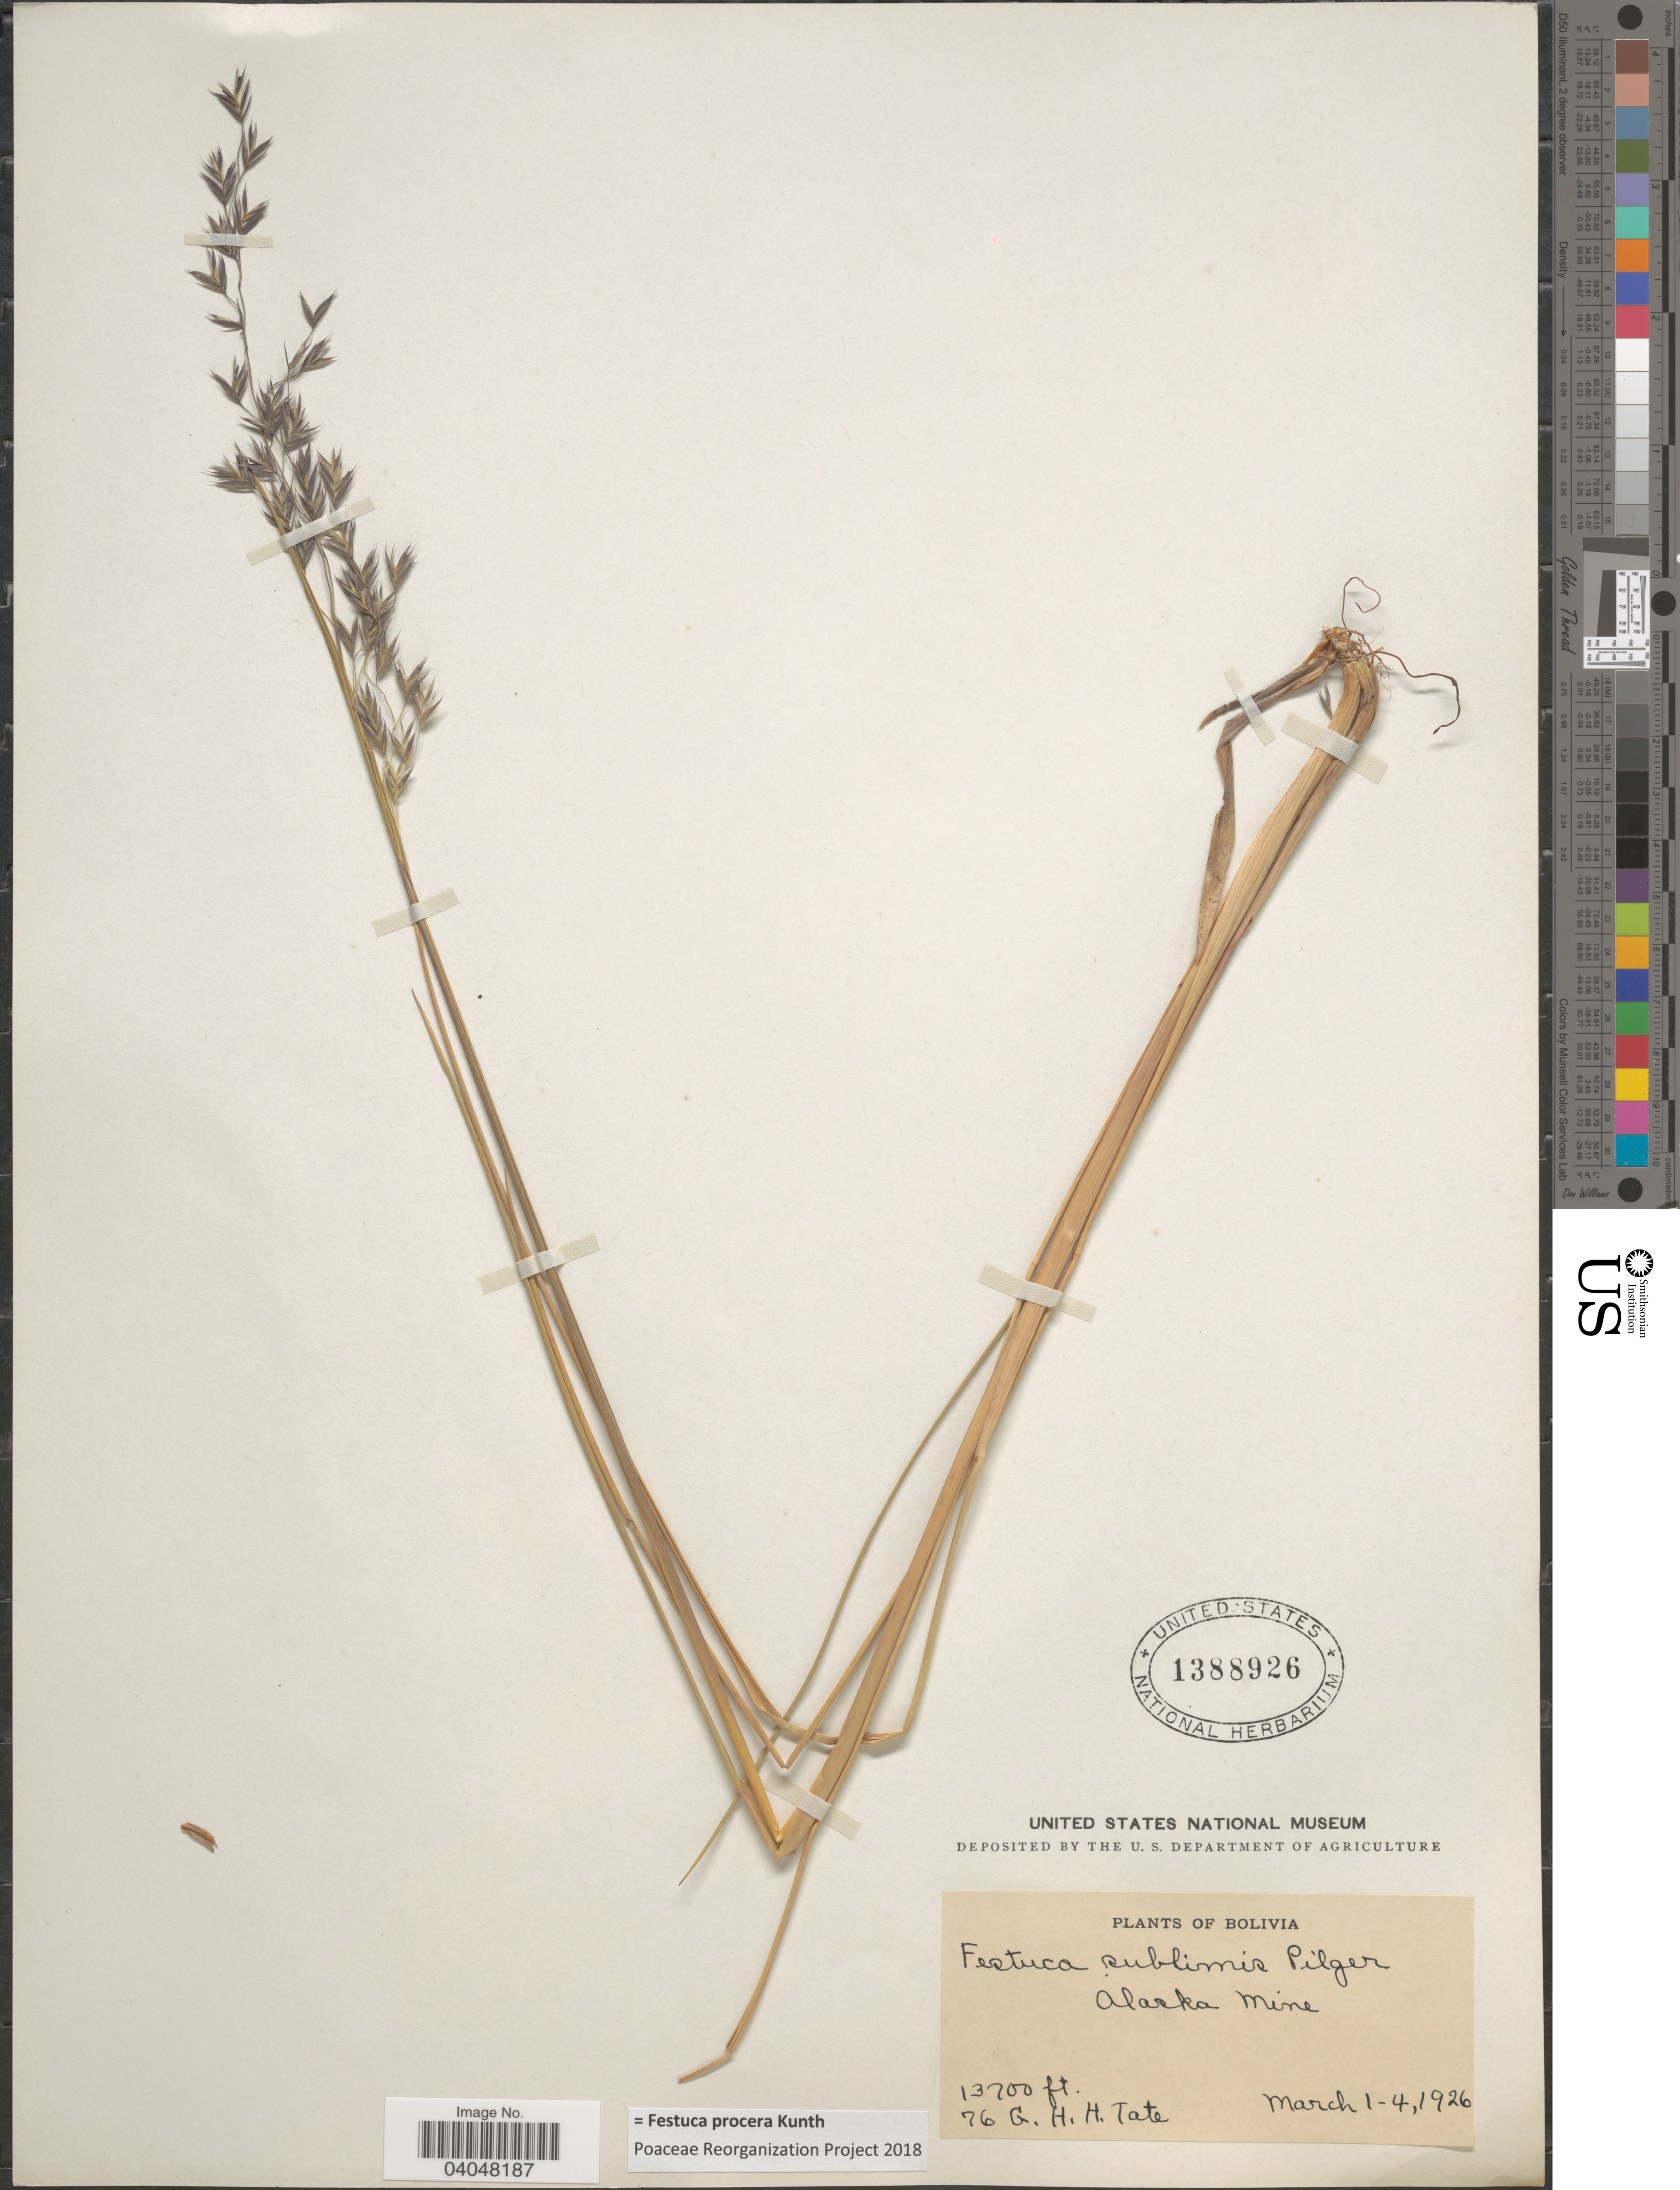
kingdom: Plantae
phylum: Tracheophyta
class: Liliopsida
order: Poales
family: Poaceae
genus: Festuca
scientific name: Festuca procera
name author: Kunth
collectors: G. H. H.Tate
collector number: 76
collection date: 1926-03-01/1926-03-04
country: Bolivia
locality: Alaska Mine.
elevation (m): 4176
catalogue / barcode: US 1388926